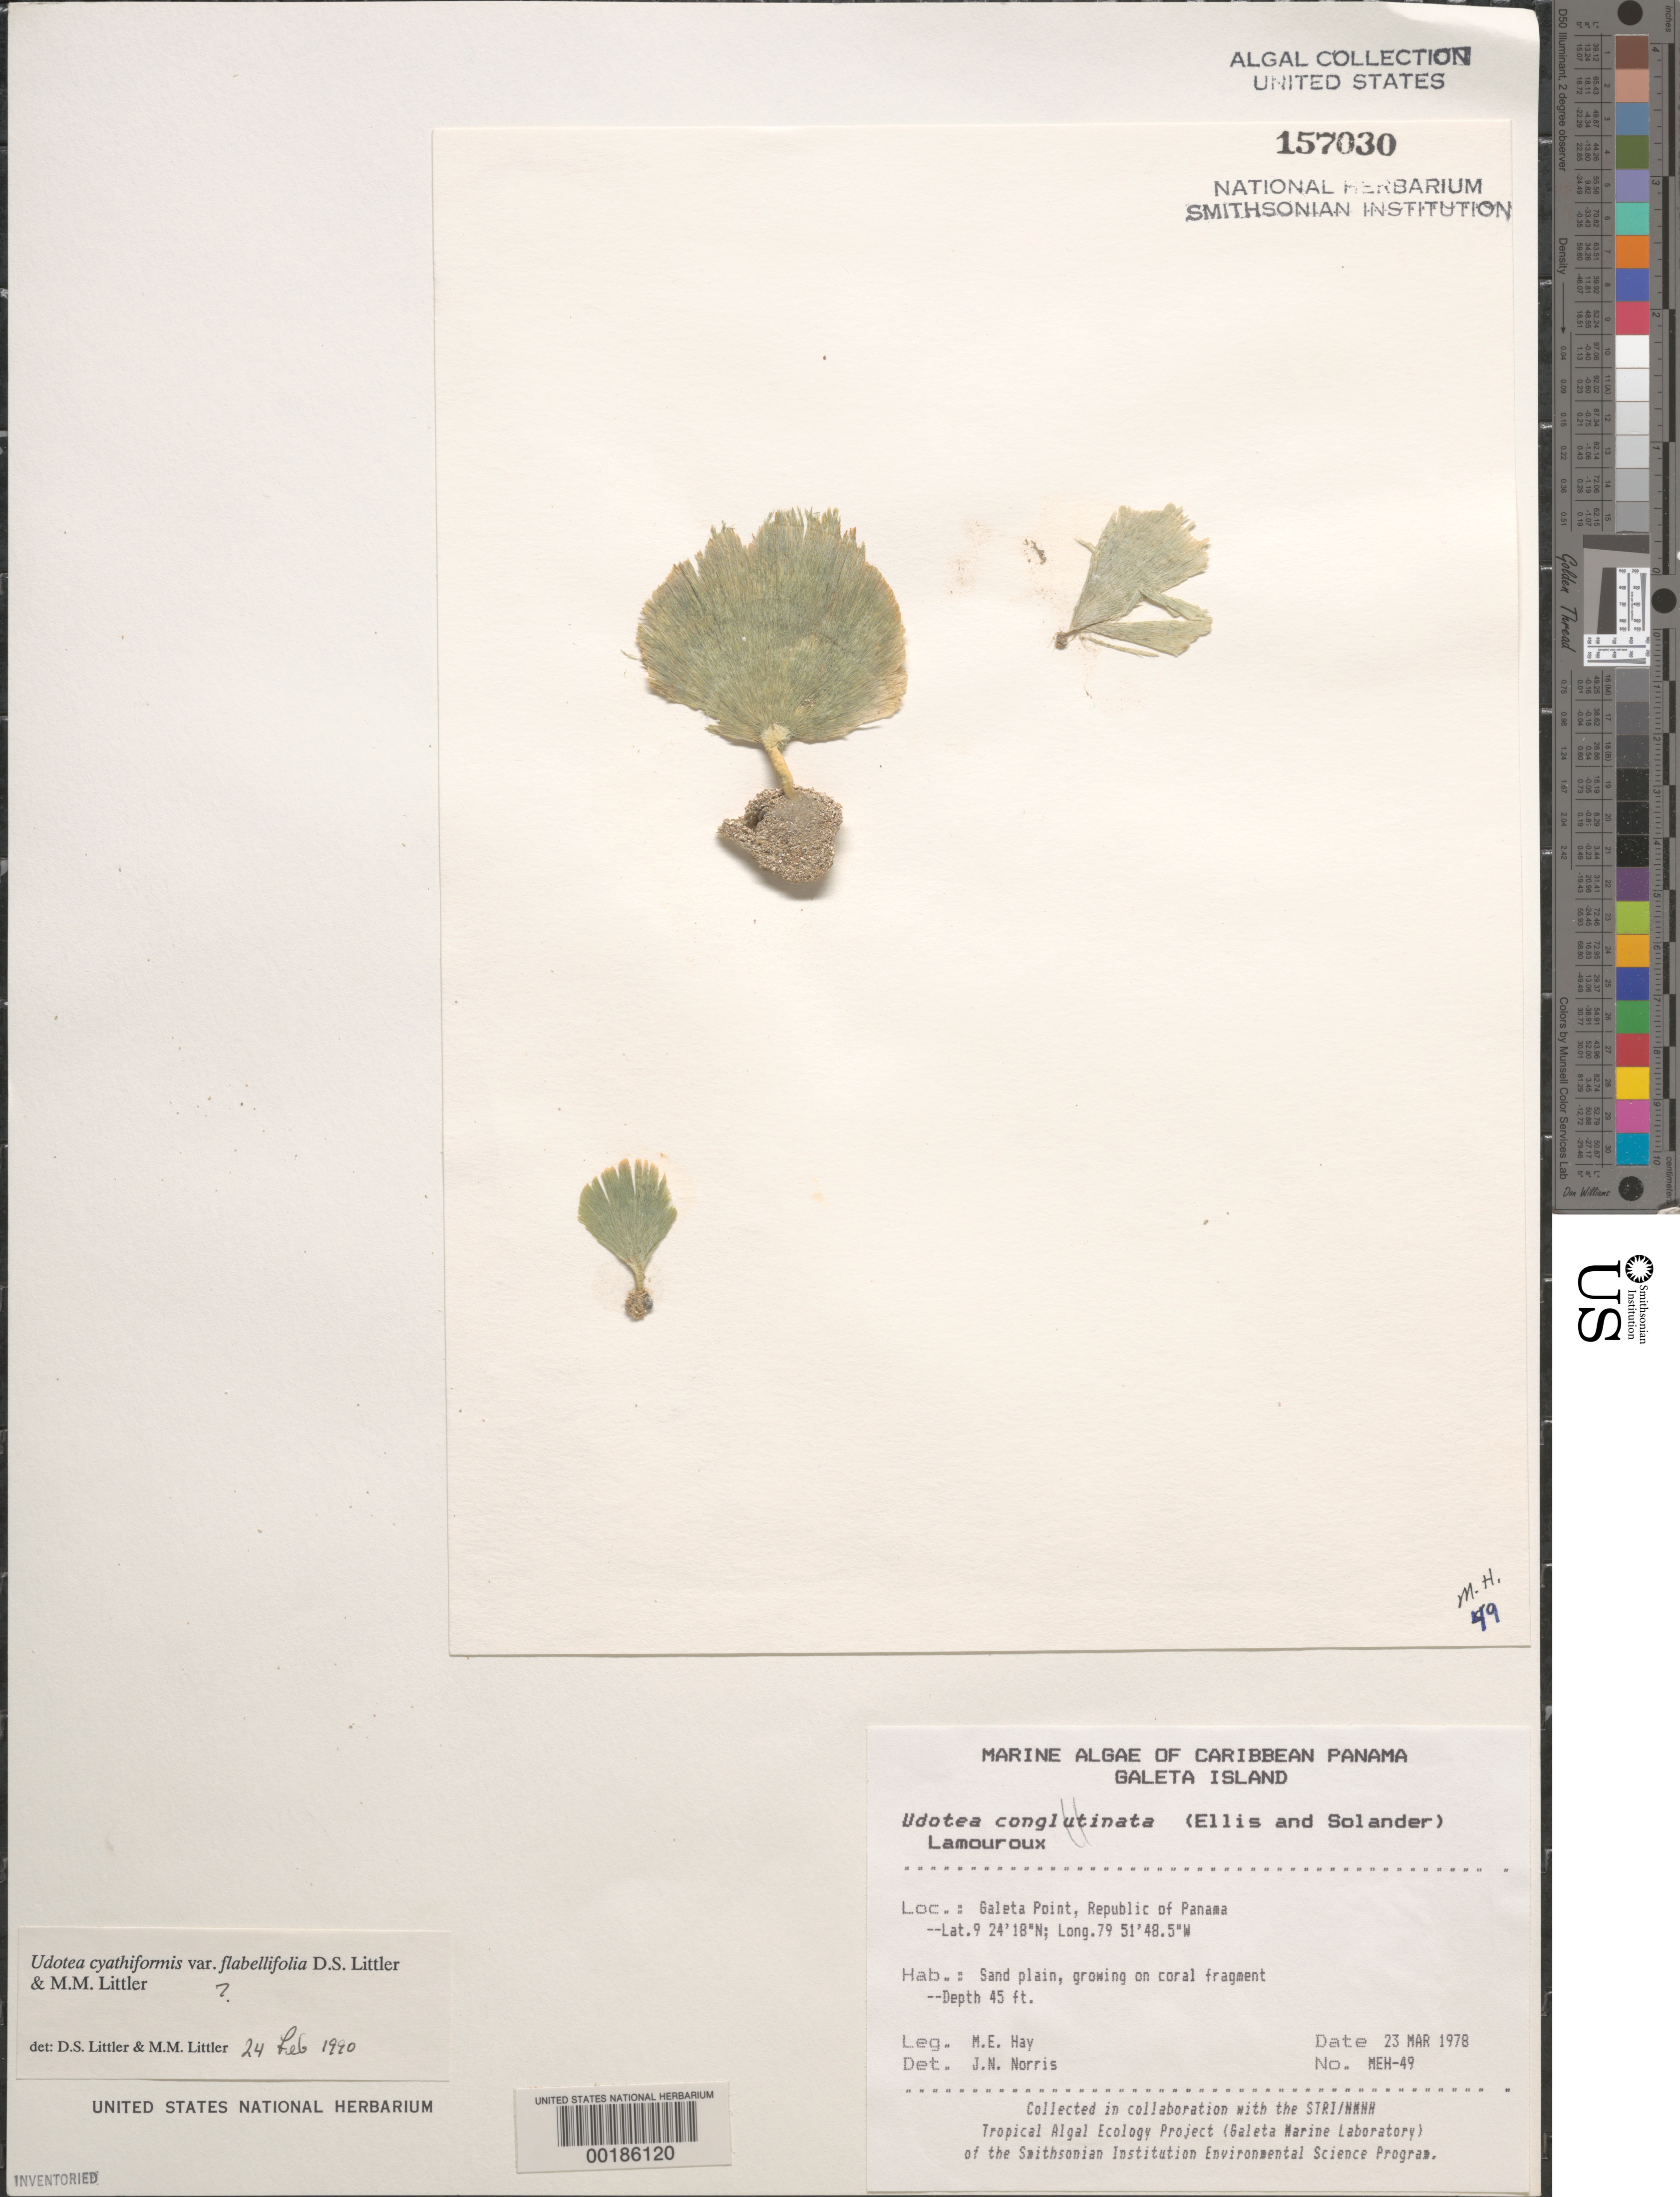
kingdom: Plantae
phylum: Chlorophyta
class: Ulvophyceae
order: Bryopsidales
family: Udoteaceae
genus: Udotea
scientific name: Udotea cyathiformis var. flabellifolia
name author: D.S. Littler & Littler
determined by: Littler, D. S.; Littler, M. M.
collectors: M. E. Hay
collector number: MEH-49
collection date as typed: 23 Mar 1978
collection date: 1978-03-23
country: Panama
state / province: Colón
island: Galeta Island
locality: Galeta Point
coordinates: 9 24' 18" N, 79 51' 48.5" W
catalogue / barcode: US 157030